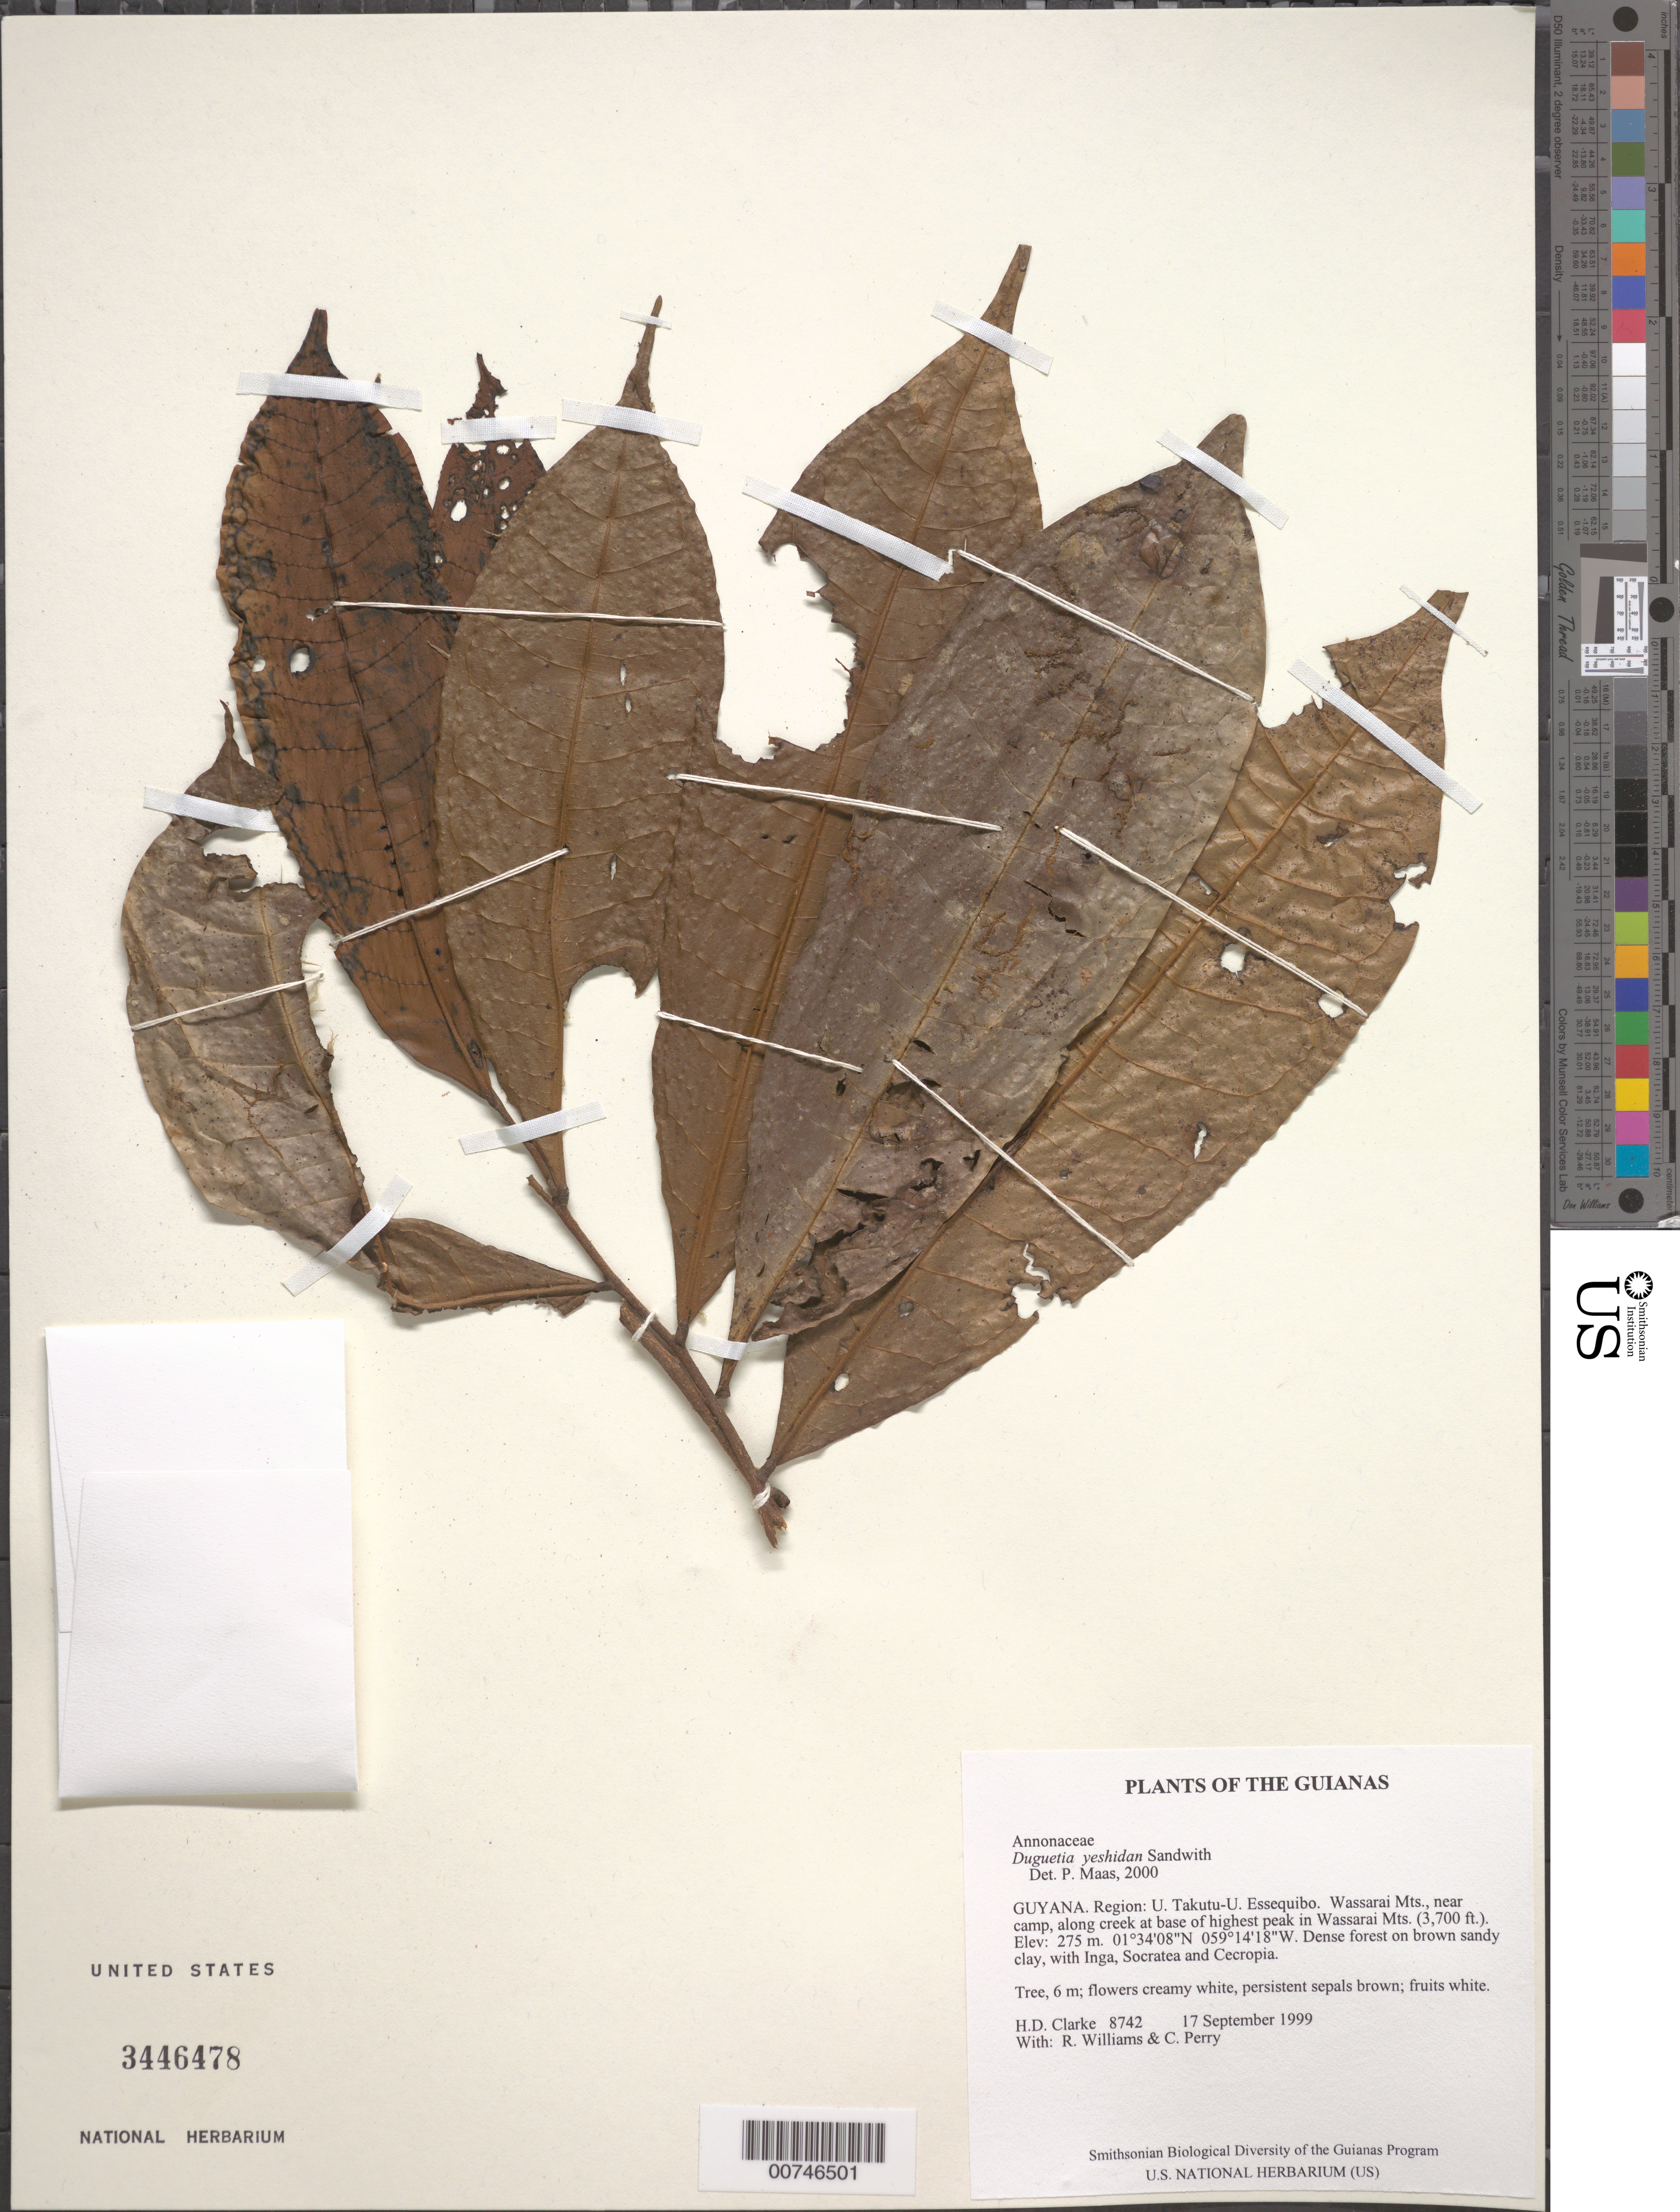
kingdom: Plantae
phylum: Tracheophyta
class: Magnoliopsida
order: Magnoliales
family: Annonaceae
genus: Duguetia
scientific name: Duguetia yeshidan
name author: Sandwith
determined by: Maas, Paul J. M.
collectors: H. D. Clarke, R. Williams & C. Perry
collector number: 8742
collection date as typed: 17 September 1999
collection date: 1999-09-17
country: Guyana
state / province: U. Takutu-U. Essequibo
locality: Wassarai Mts., near camp, along creek at base of highest peak in Wassarai Mts. (3,700 ft.)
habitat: Dense forest on brown sandy clay, with Inga, Socratea and Cecropia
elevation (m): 275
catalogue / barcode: US 3446478